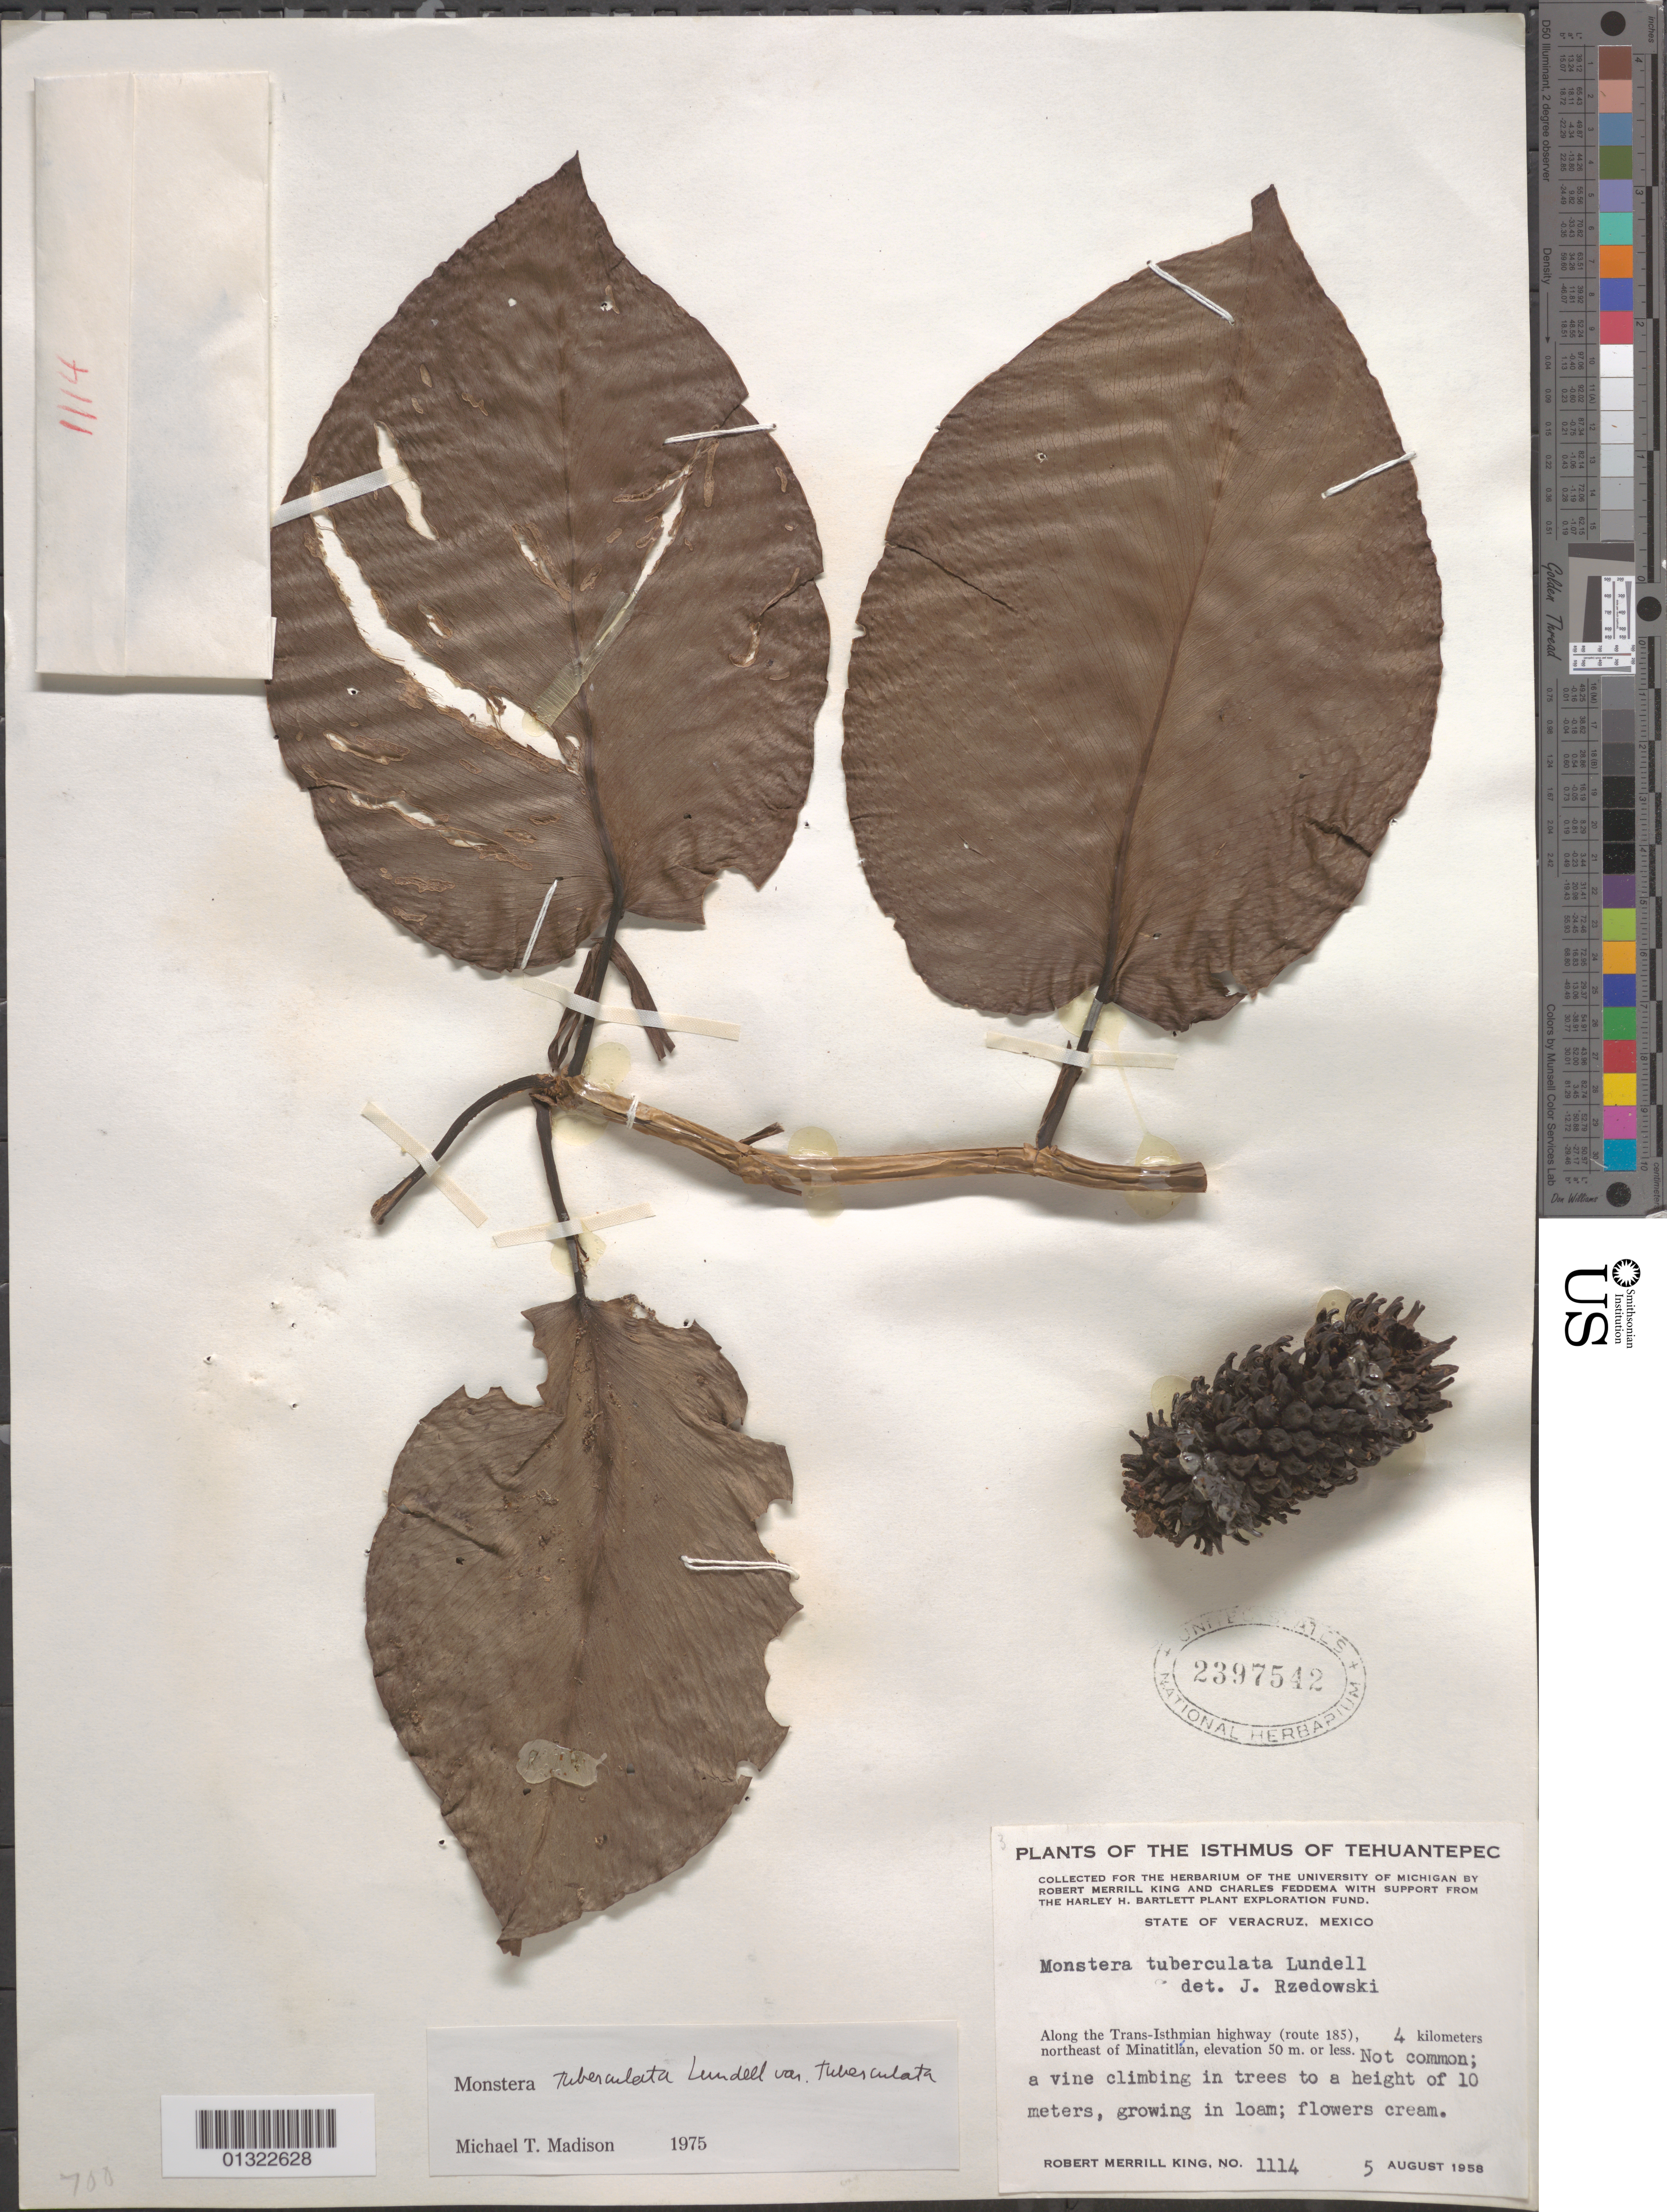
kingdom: Plantae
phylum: Tracheophyta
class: Liliopsida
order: Alismatales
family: Araceae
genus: Monstera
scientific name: Monstera tuberculata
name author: Lundell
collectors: R. M. King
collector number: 1114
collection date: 1958-08-05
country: Mexico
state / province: Veracruz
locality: Isthmus of Tehuantepec. Along the Trans-Isthmian highway (route 185), 4 kilometers northeast of Minatitlan.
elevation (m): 50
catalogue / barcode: US 2397542